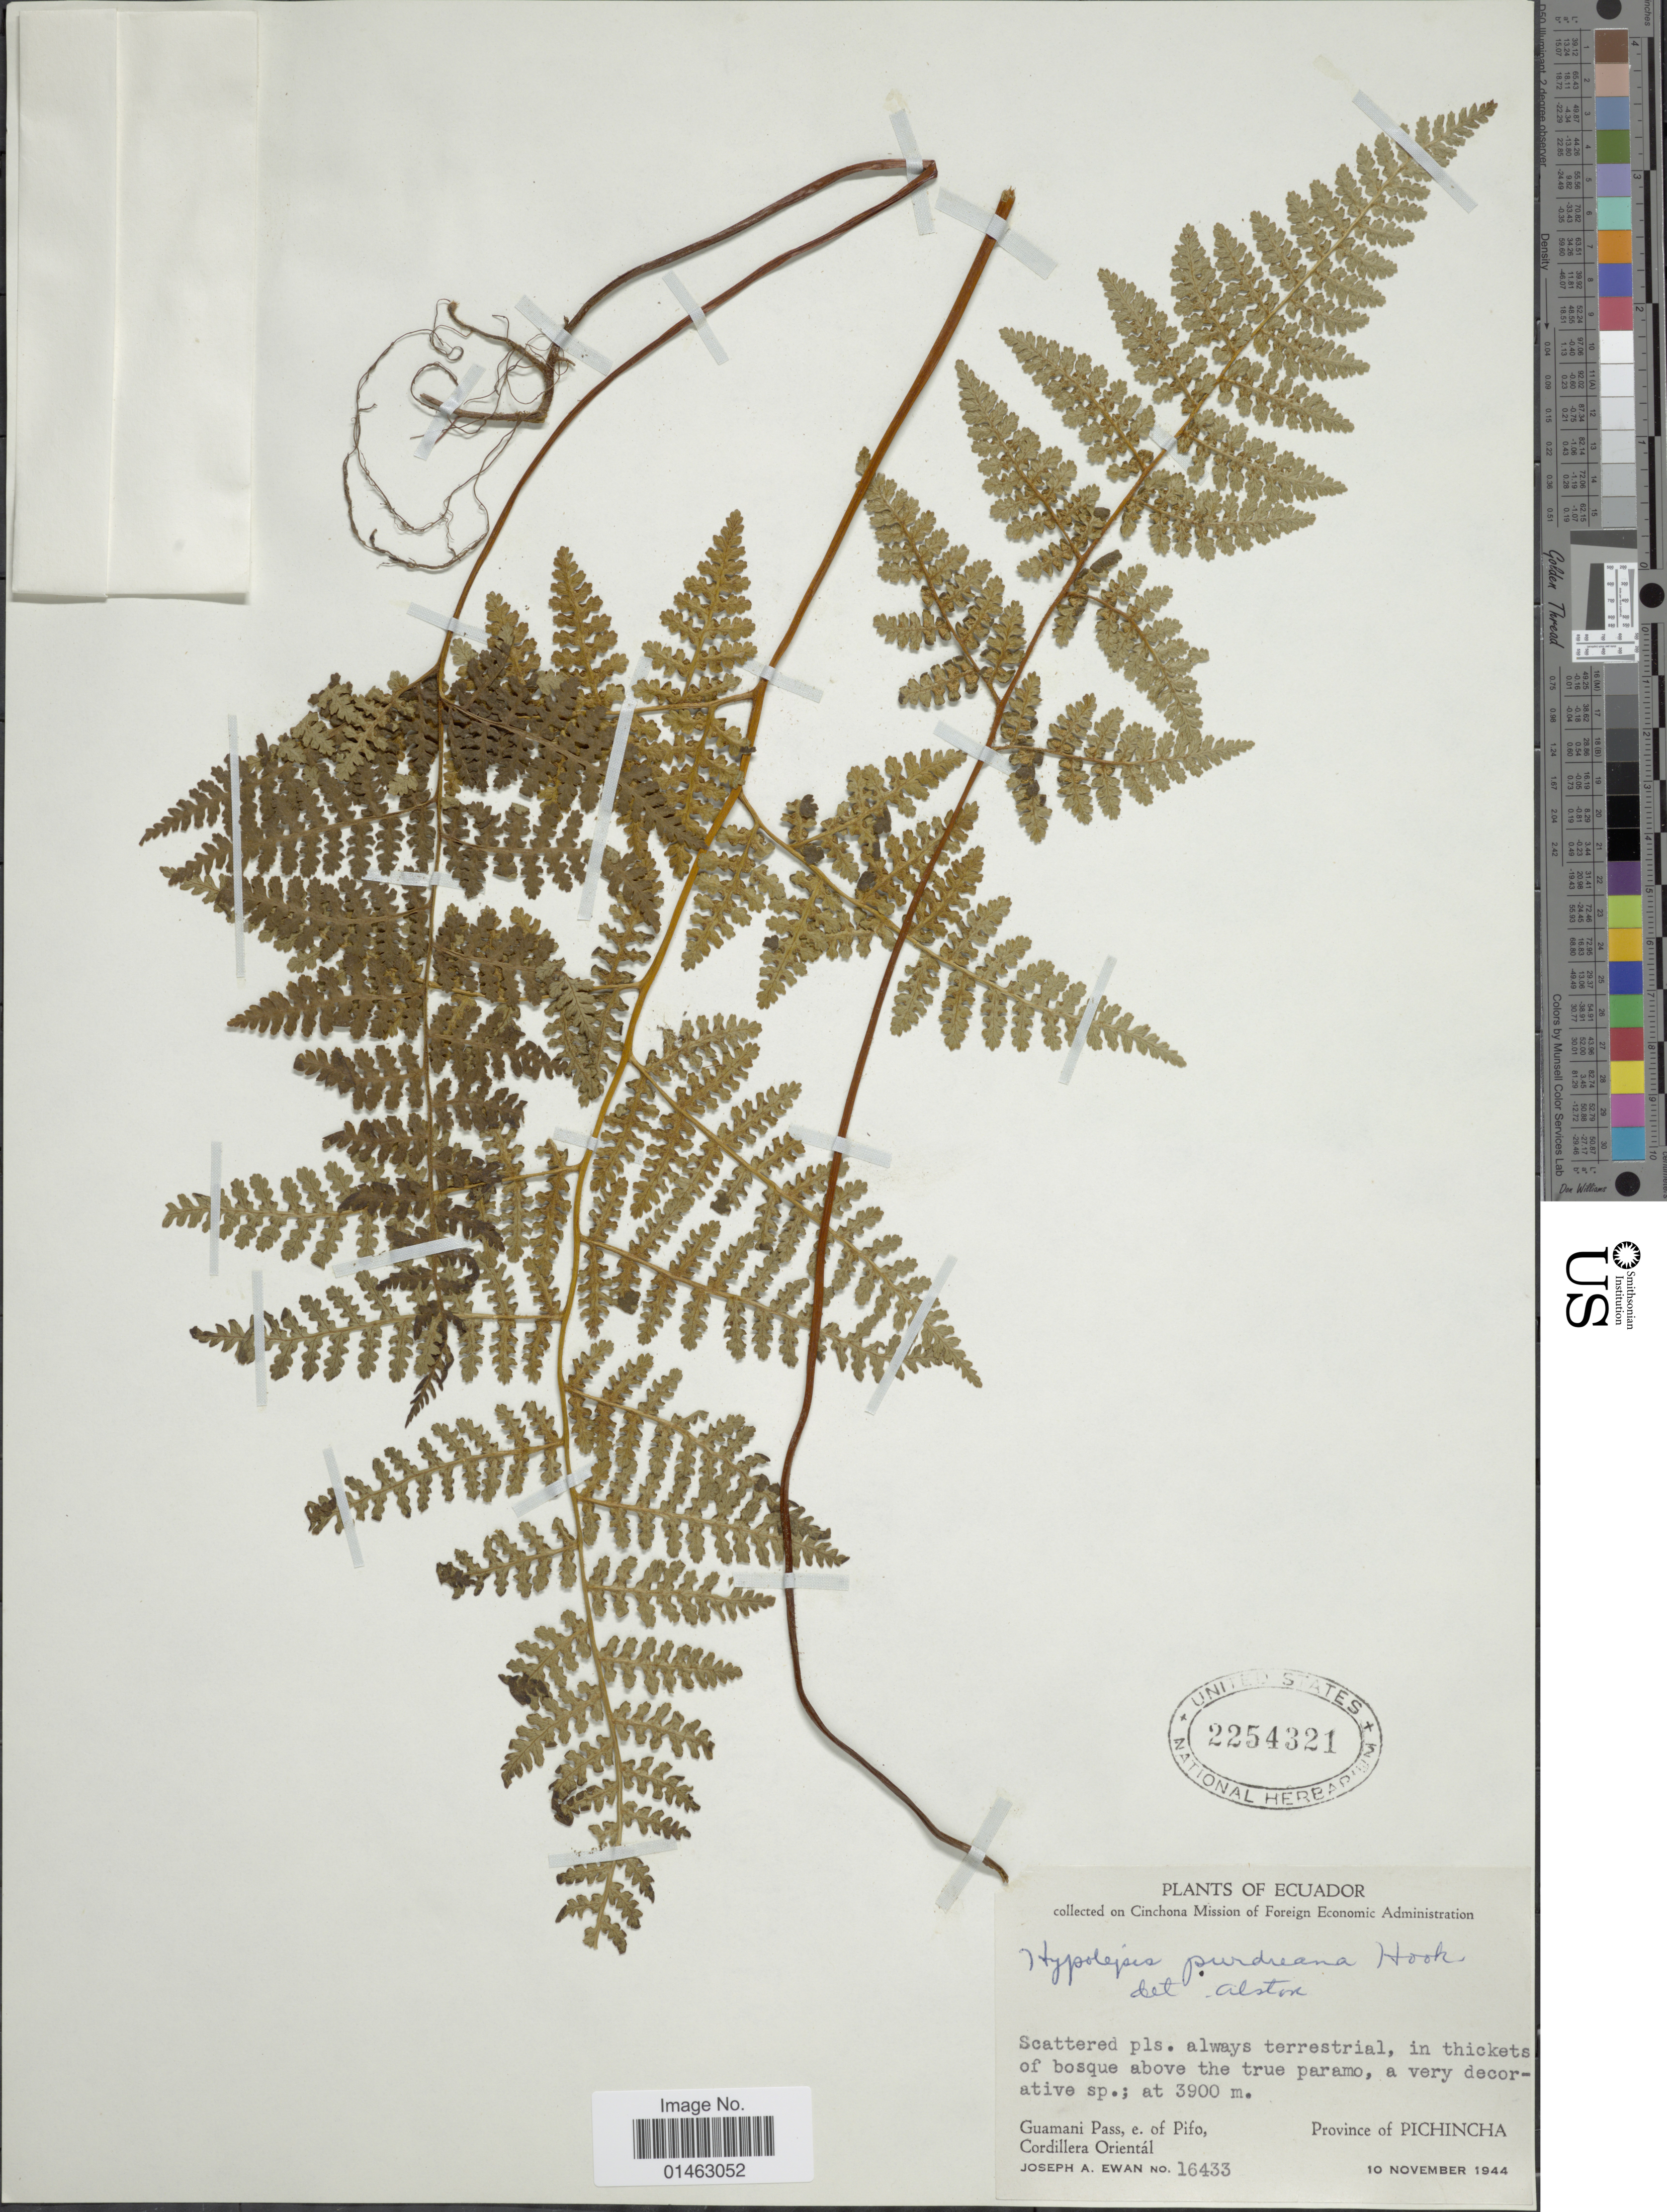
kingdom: Plantae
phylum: Tracheophyta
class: Polypodiopsida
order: Polypodiales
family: Dennstaedtiaceae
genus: Hypolepis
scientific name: Hypolepis purdieana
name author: Hook.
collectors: J. A. Ewan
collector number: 16433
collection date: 1944-11-10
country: Ecuador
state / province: Pichincha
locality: Guamani Pass, e of Pifo, Cordillera Orientál, Province of Pichincha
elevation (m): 3900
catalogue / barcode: US 2254321